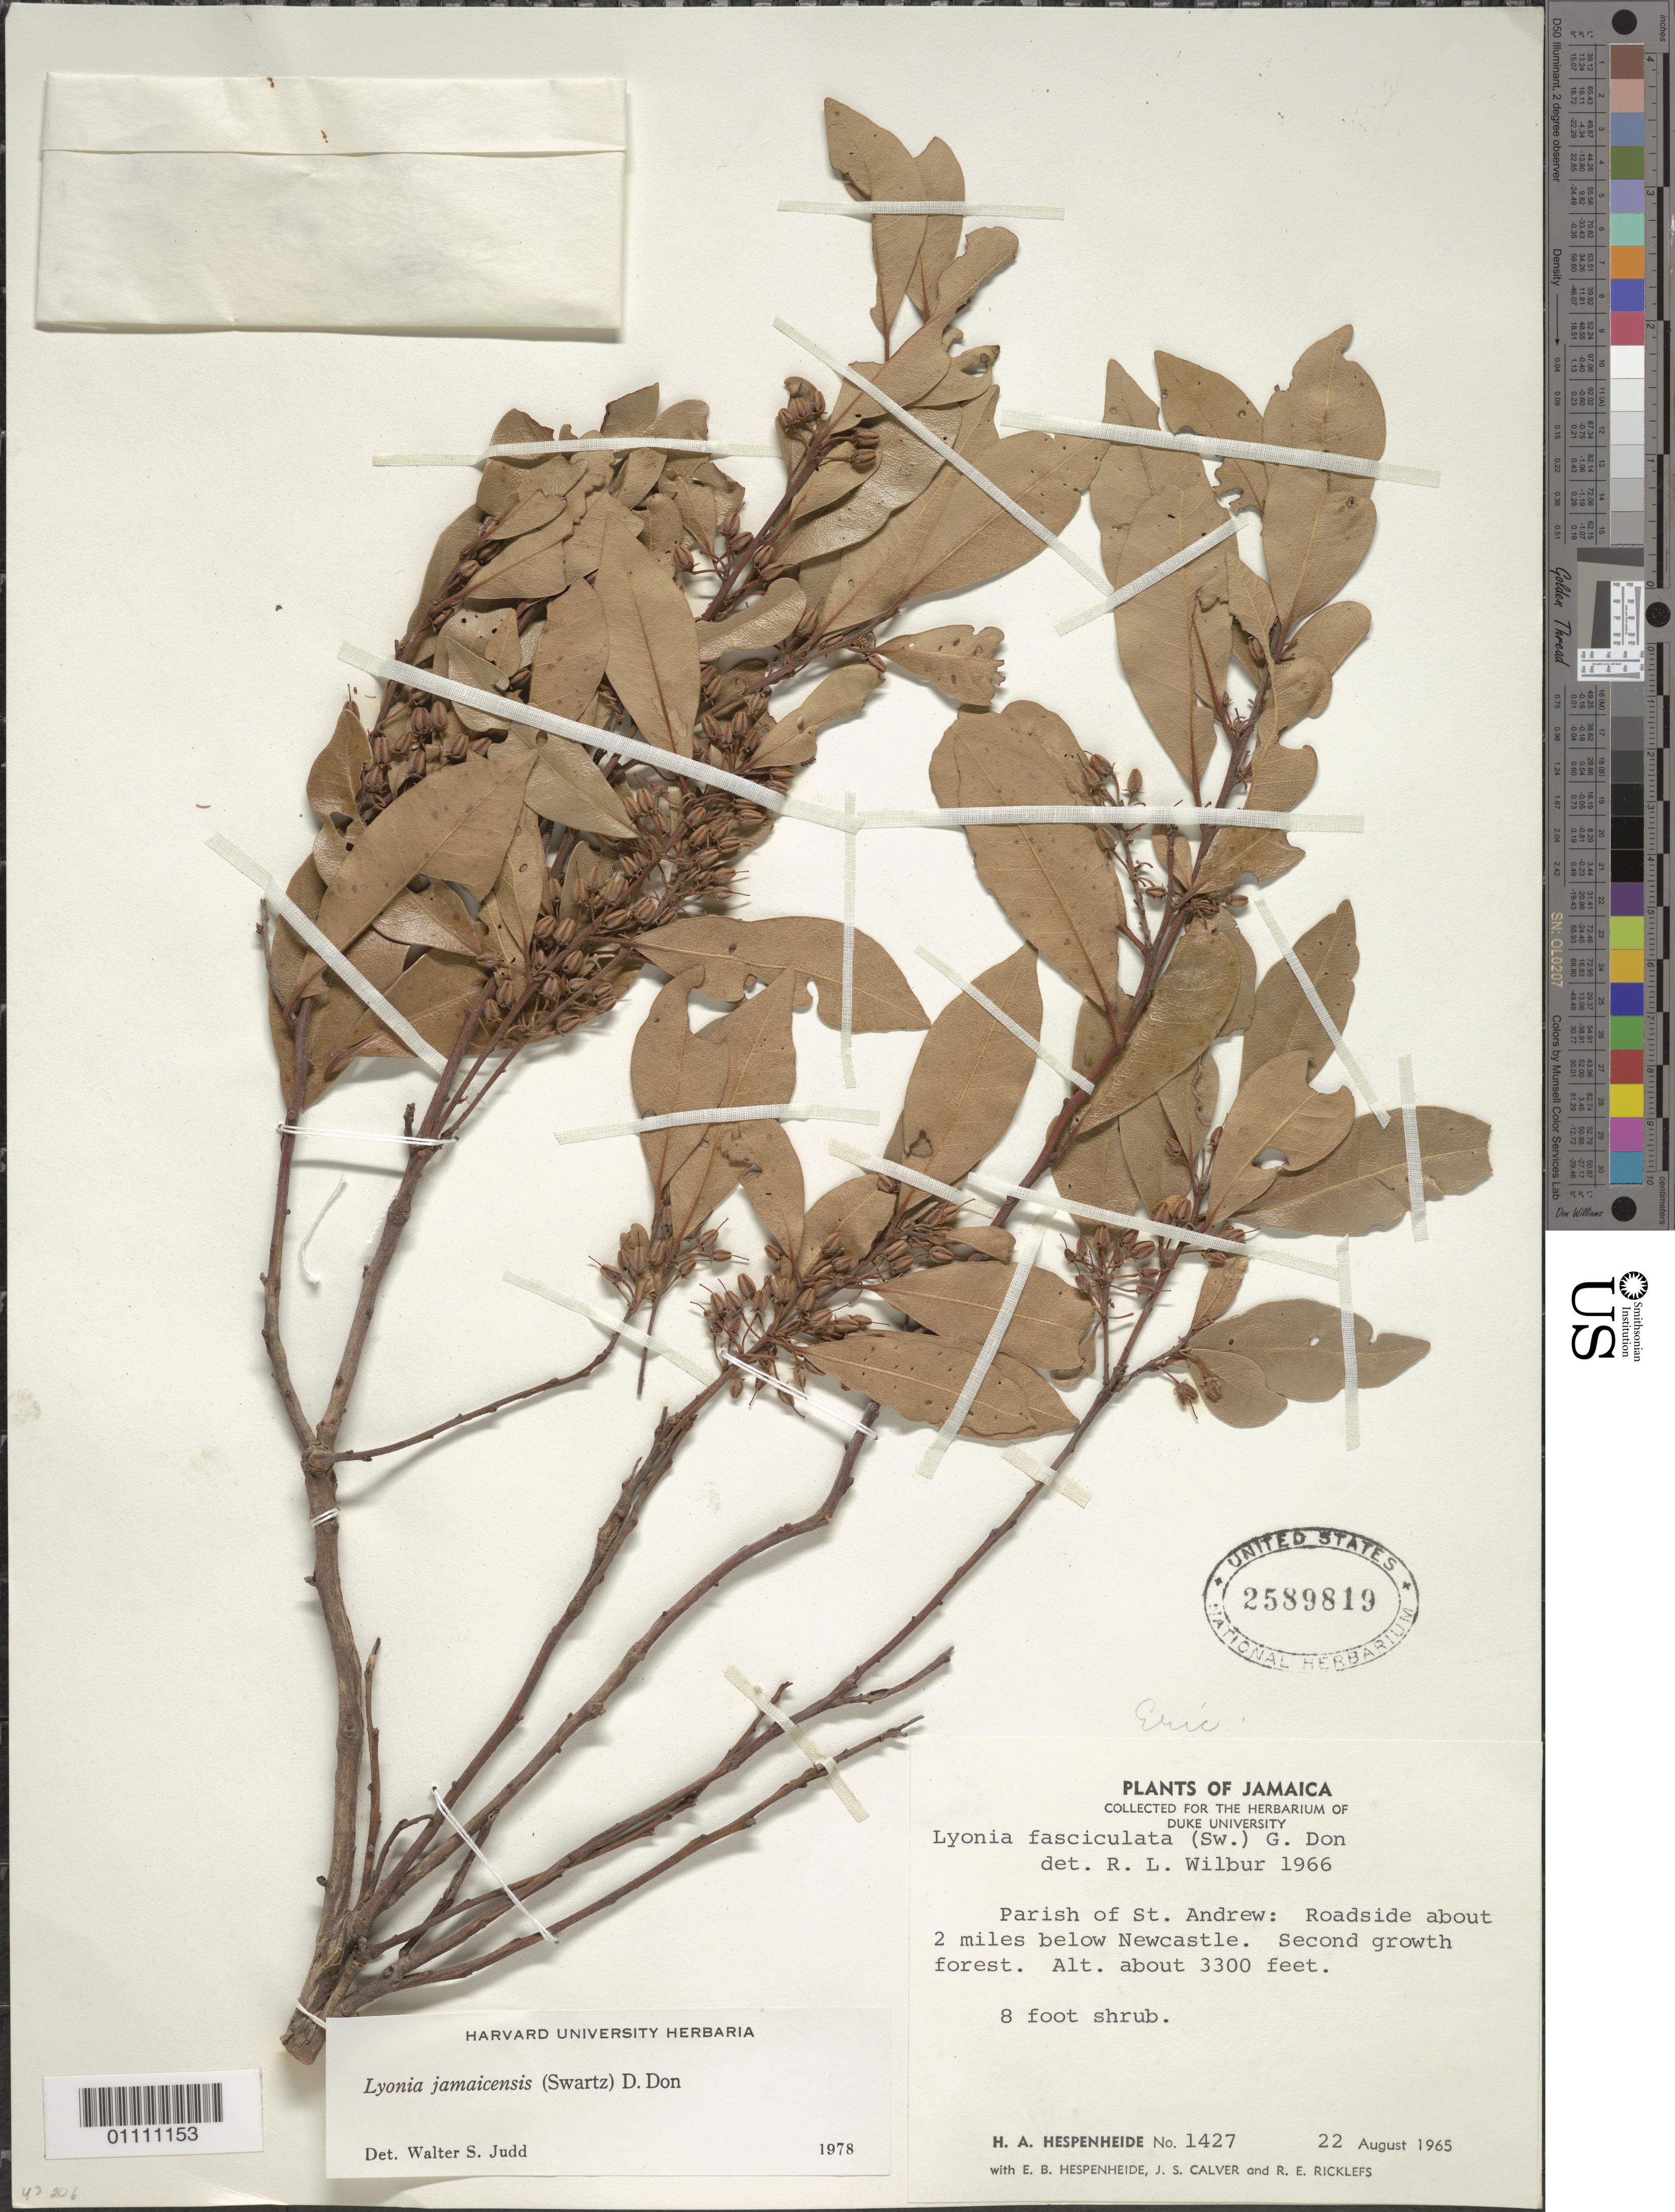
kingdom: Plantae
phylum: Tracheophyta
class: Magnoliopsida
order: Ericales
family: Ericaceae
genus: Lyonia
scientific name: Lyonia jamaicensis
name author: (Sw.) D. Don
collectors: H. A. Hespenheide, E. Hespenheide, J. Calver & R. Ricklefs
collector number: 1427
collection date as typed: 22 Aug 1965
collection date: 1965-08-22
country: Jamaica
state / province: Saint Andrew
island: Jamaica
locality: Roadside about 2 miles below Newcatsle. Second growth forest.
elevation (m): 1006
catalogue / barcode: US 2589819